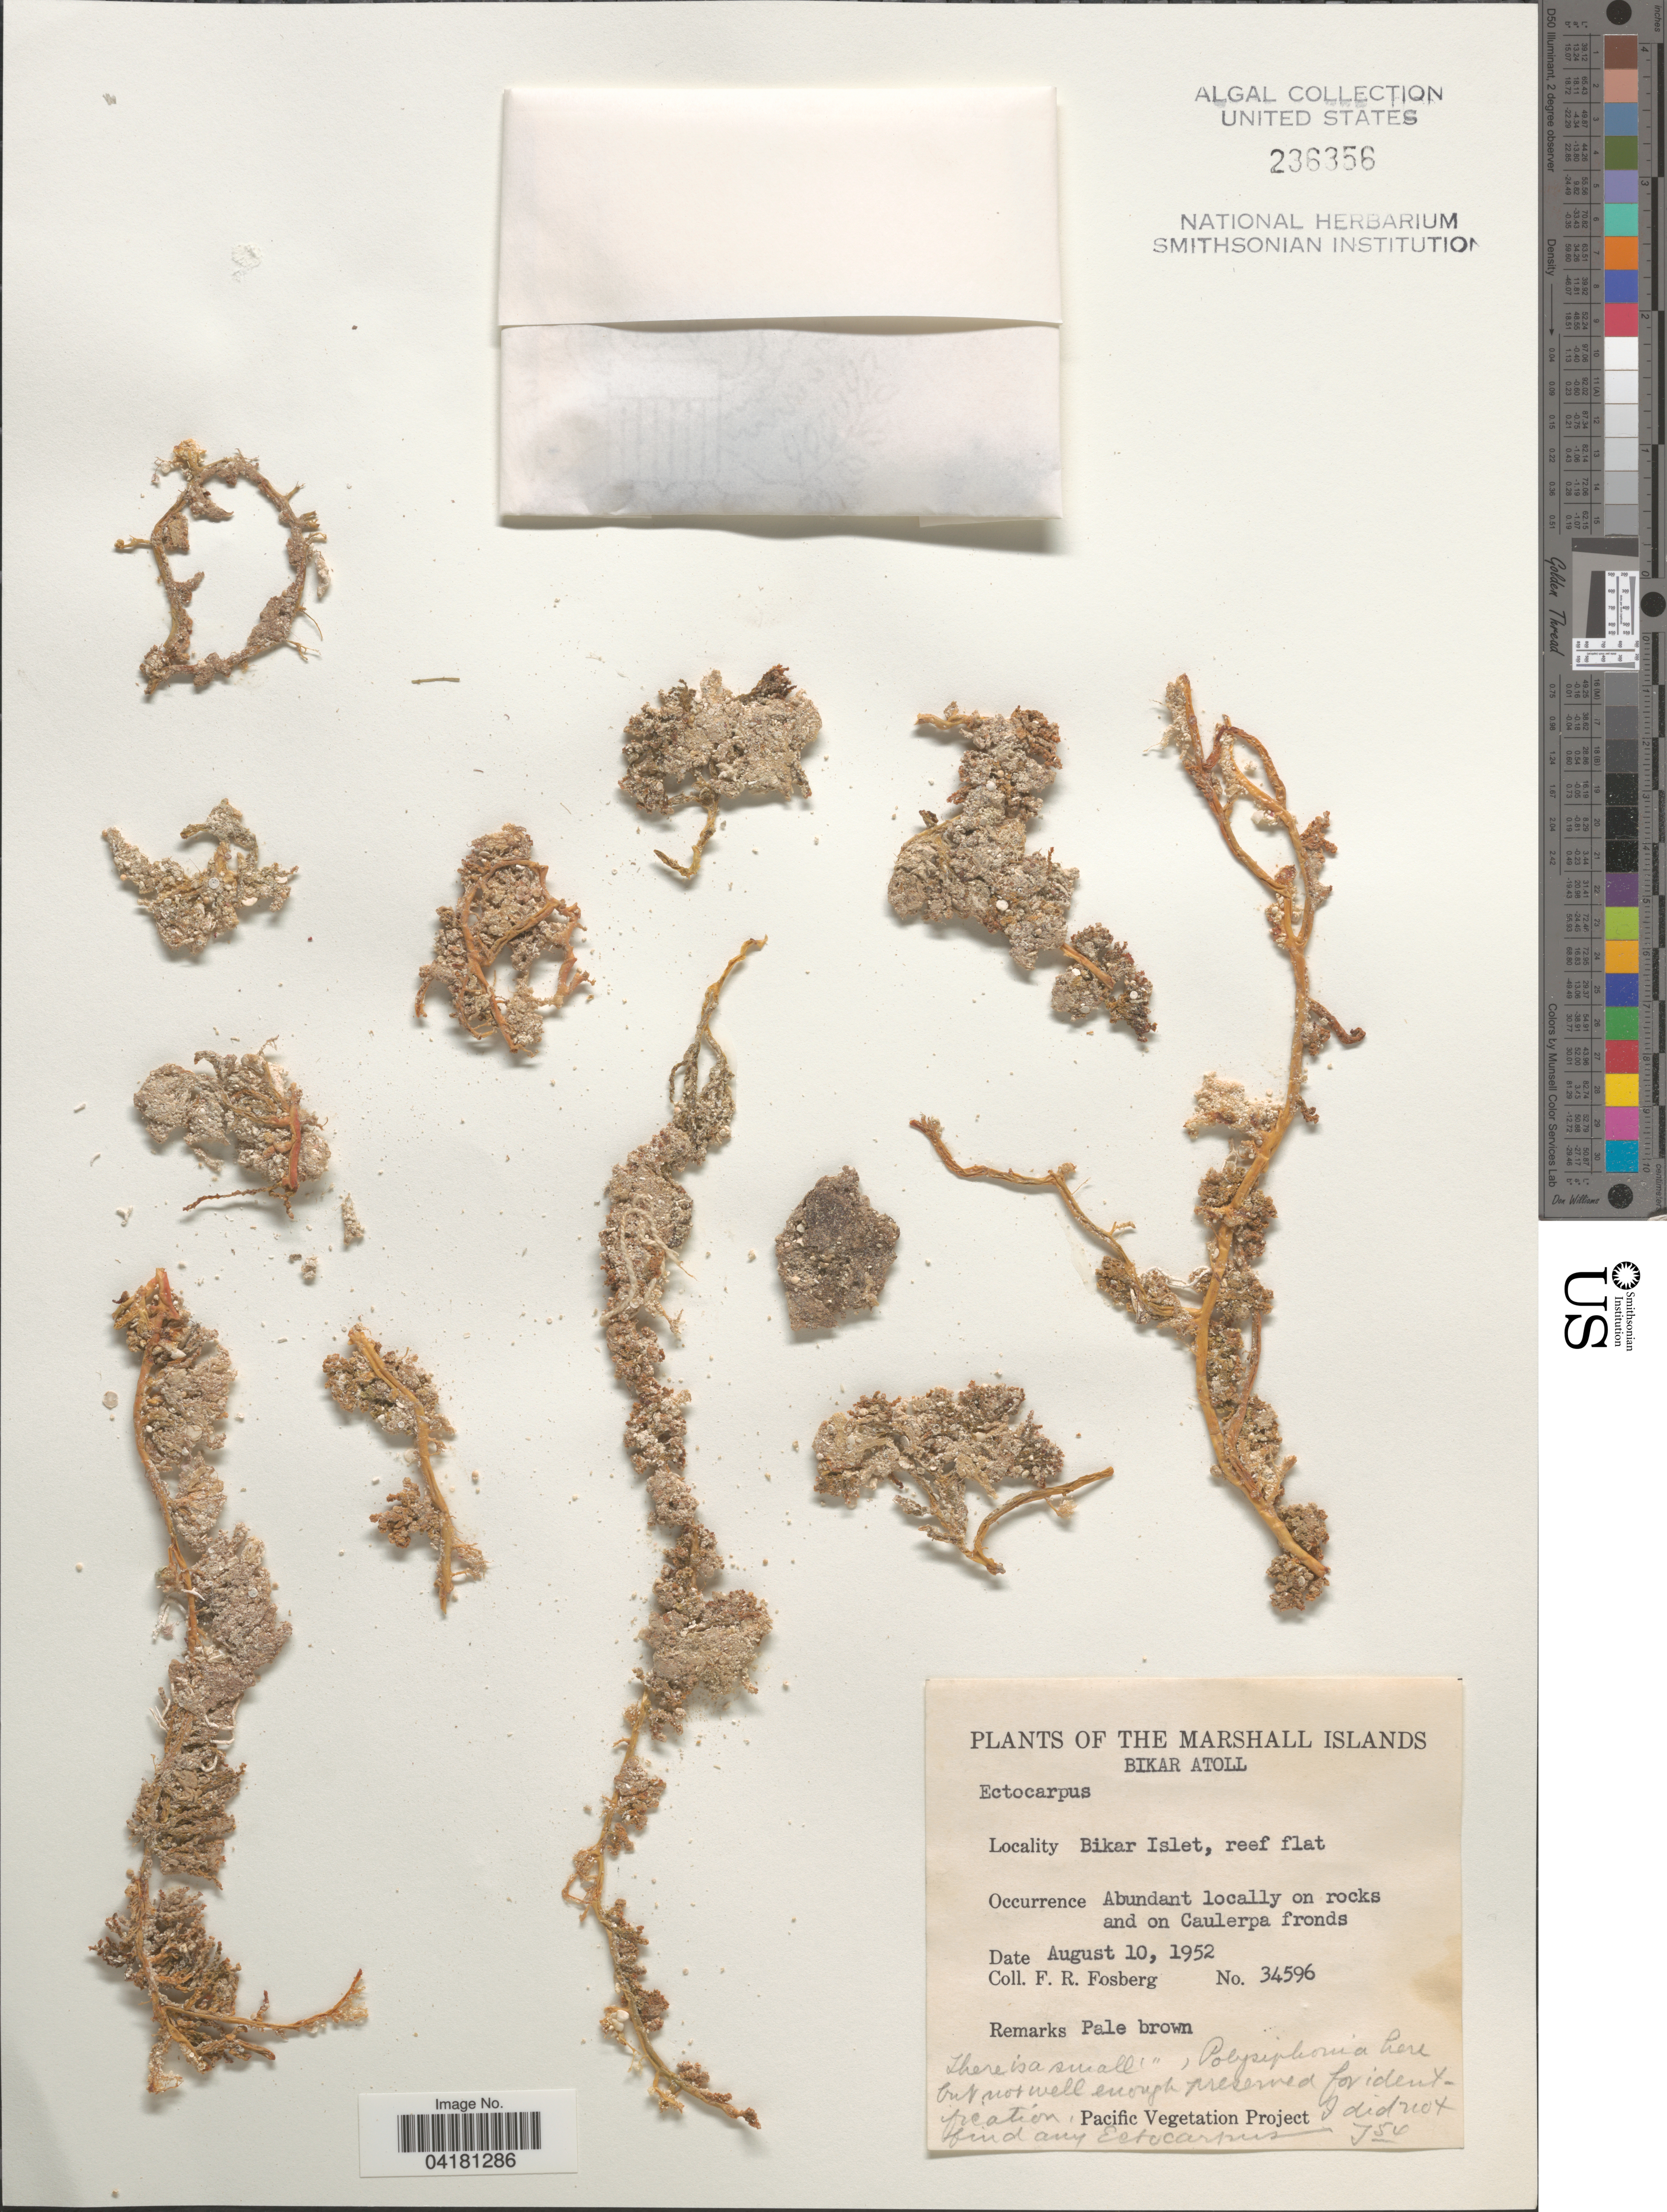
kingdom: Chromista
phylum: Ochrophyta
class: Phaeophyceae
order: Ectocarpales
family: Ectocarpaceae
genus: Ectocarpus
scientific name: Ectocarpus sp.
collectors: F. R. Fosberg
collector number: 34596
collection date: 1952-08-10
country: Marshall Islands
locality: Bikar Atoll. Bikar Islet, reef flat.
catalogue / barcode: US 236356